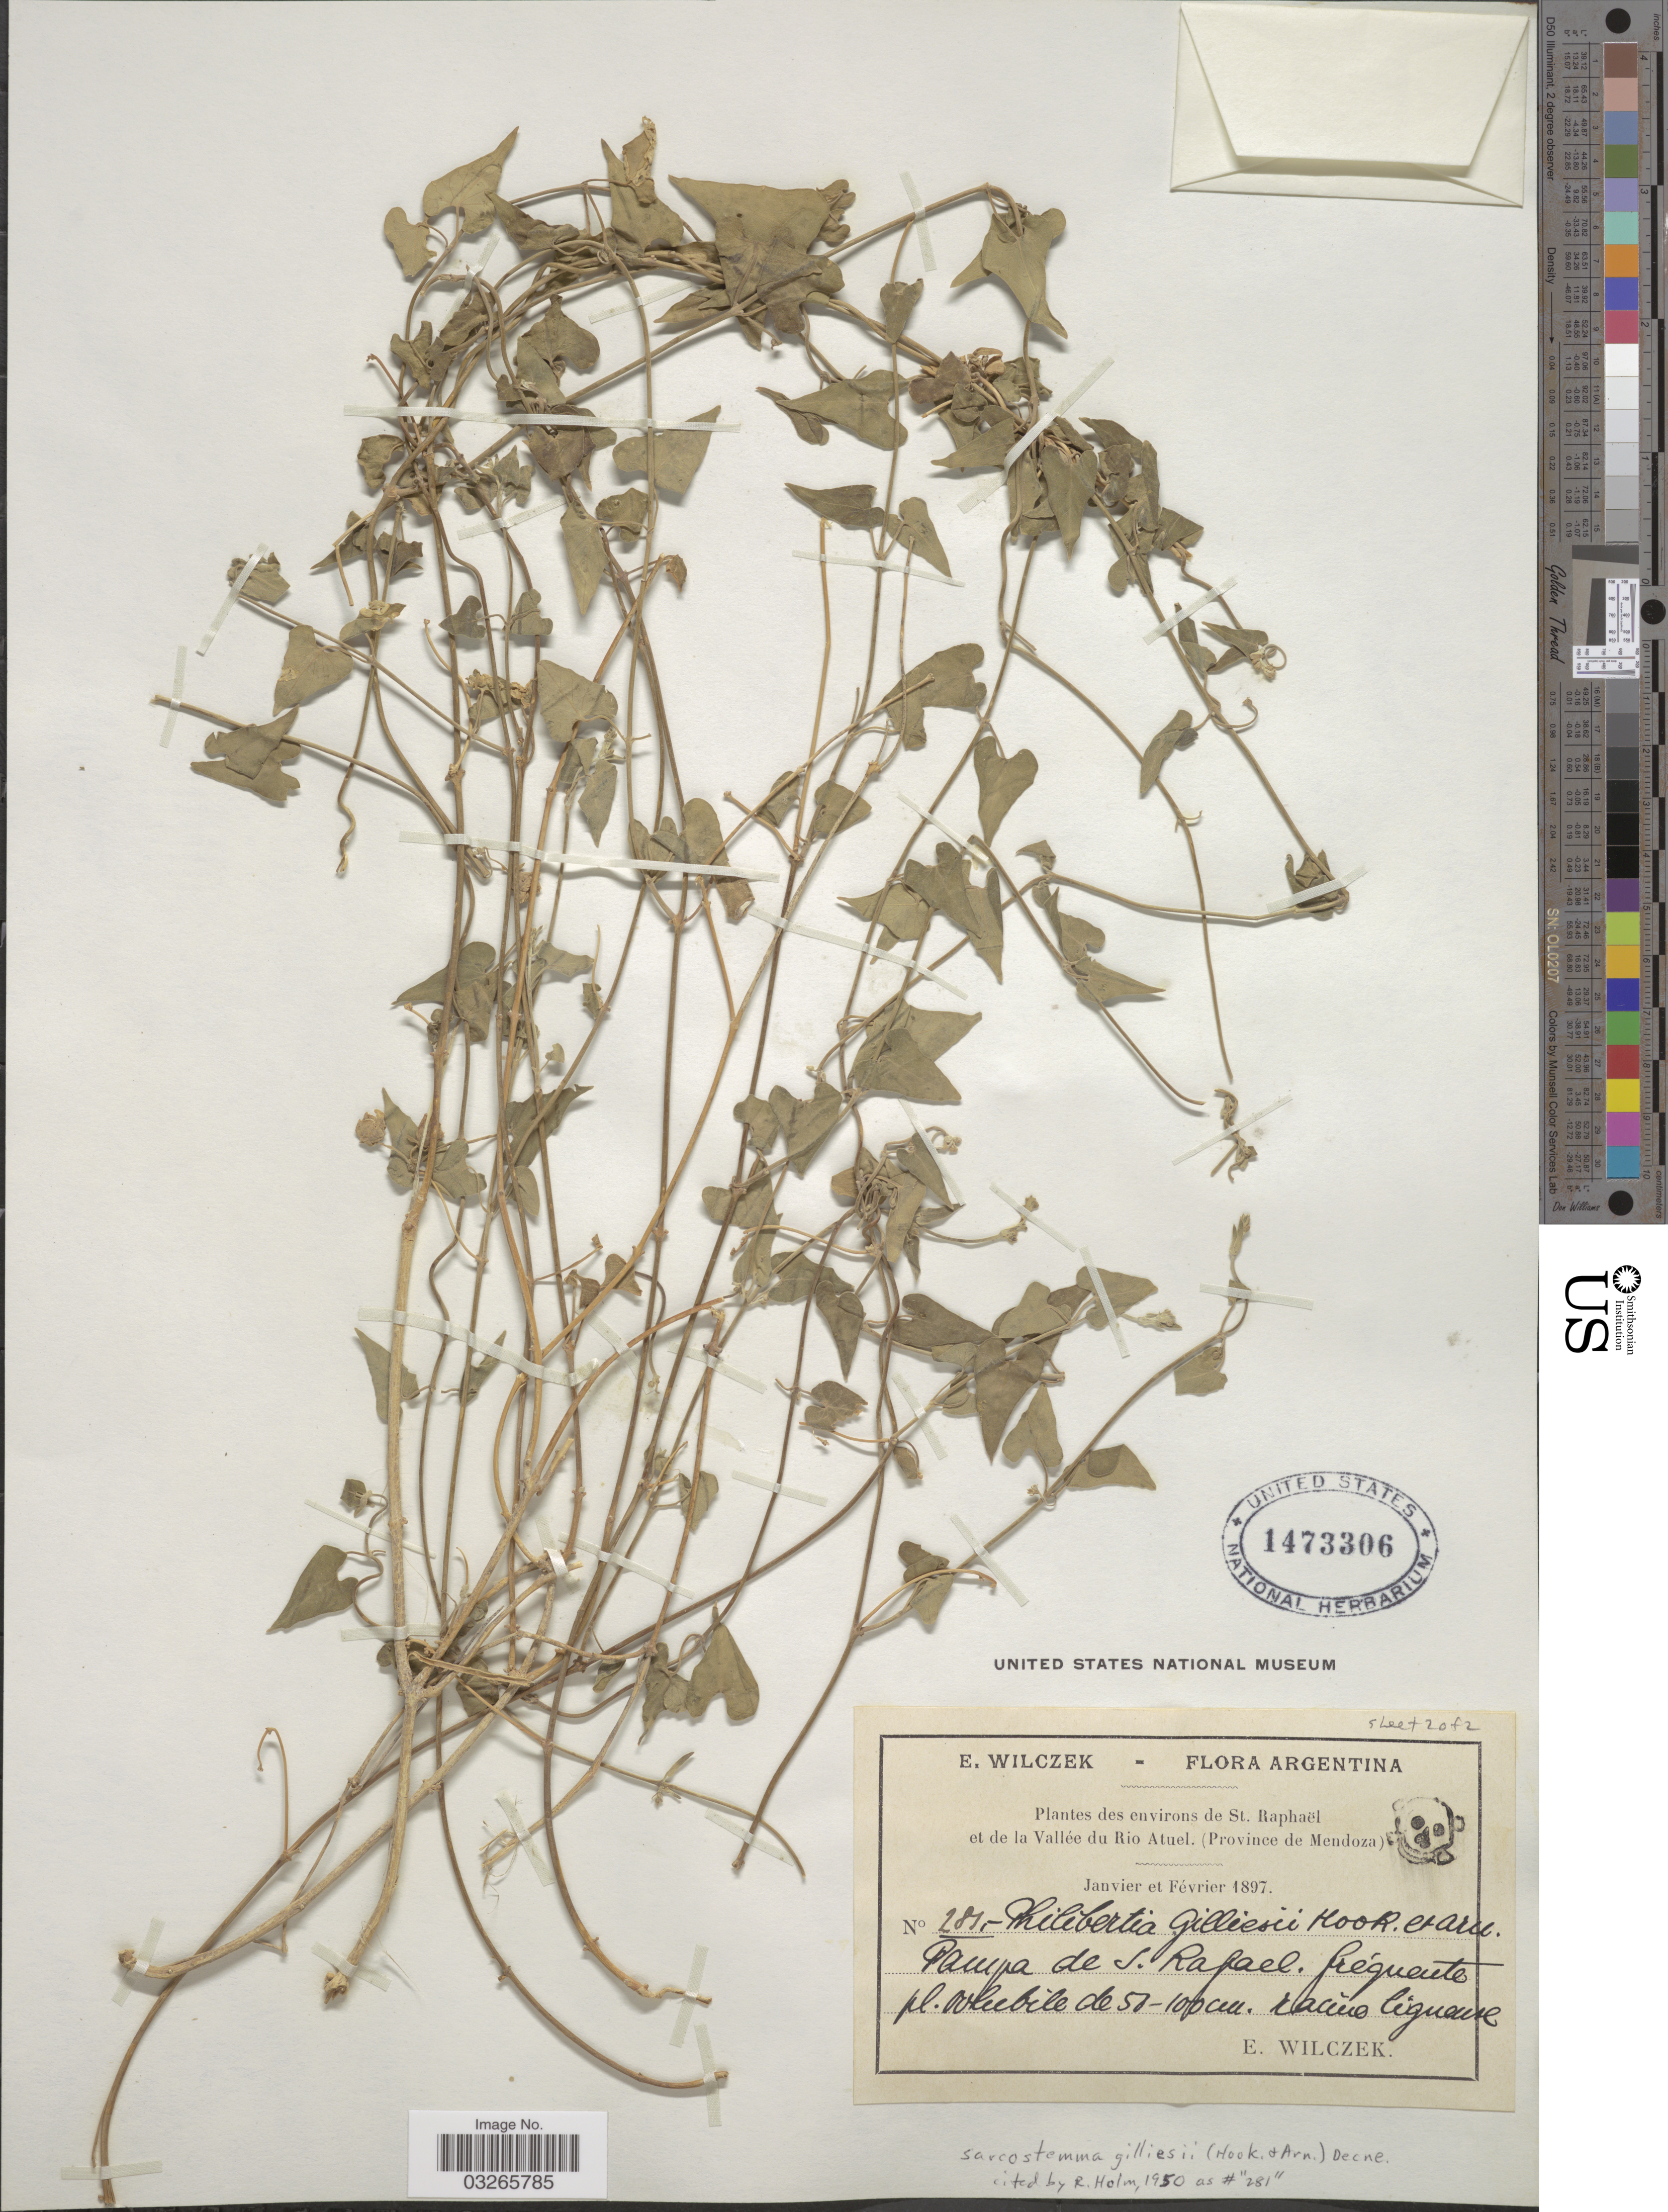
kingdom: Plantae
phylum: Tracheophyta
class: Magnoliopsida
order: Gentianales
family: Apocynaceae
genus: Sarcostemma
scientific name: Sarcostemma gilliesii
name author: (Hook. & Arn.) Decne.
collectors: E. Wilczek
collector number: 281*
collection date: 1897-01/1897-02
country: Argentina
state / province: Mendoza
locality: Environs de St. Raphaël e tde la Vallée du Rio Atuel. Pampa de S. Rafael.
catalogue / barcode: US 1473306